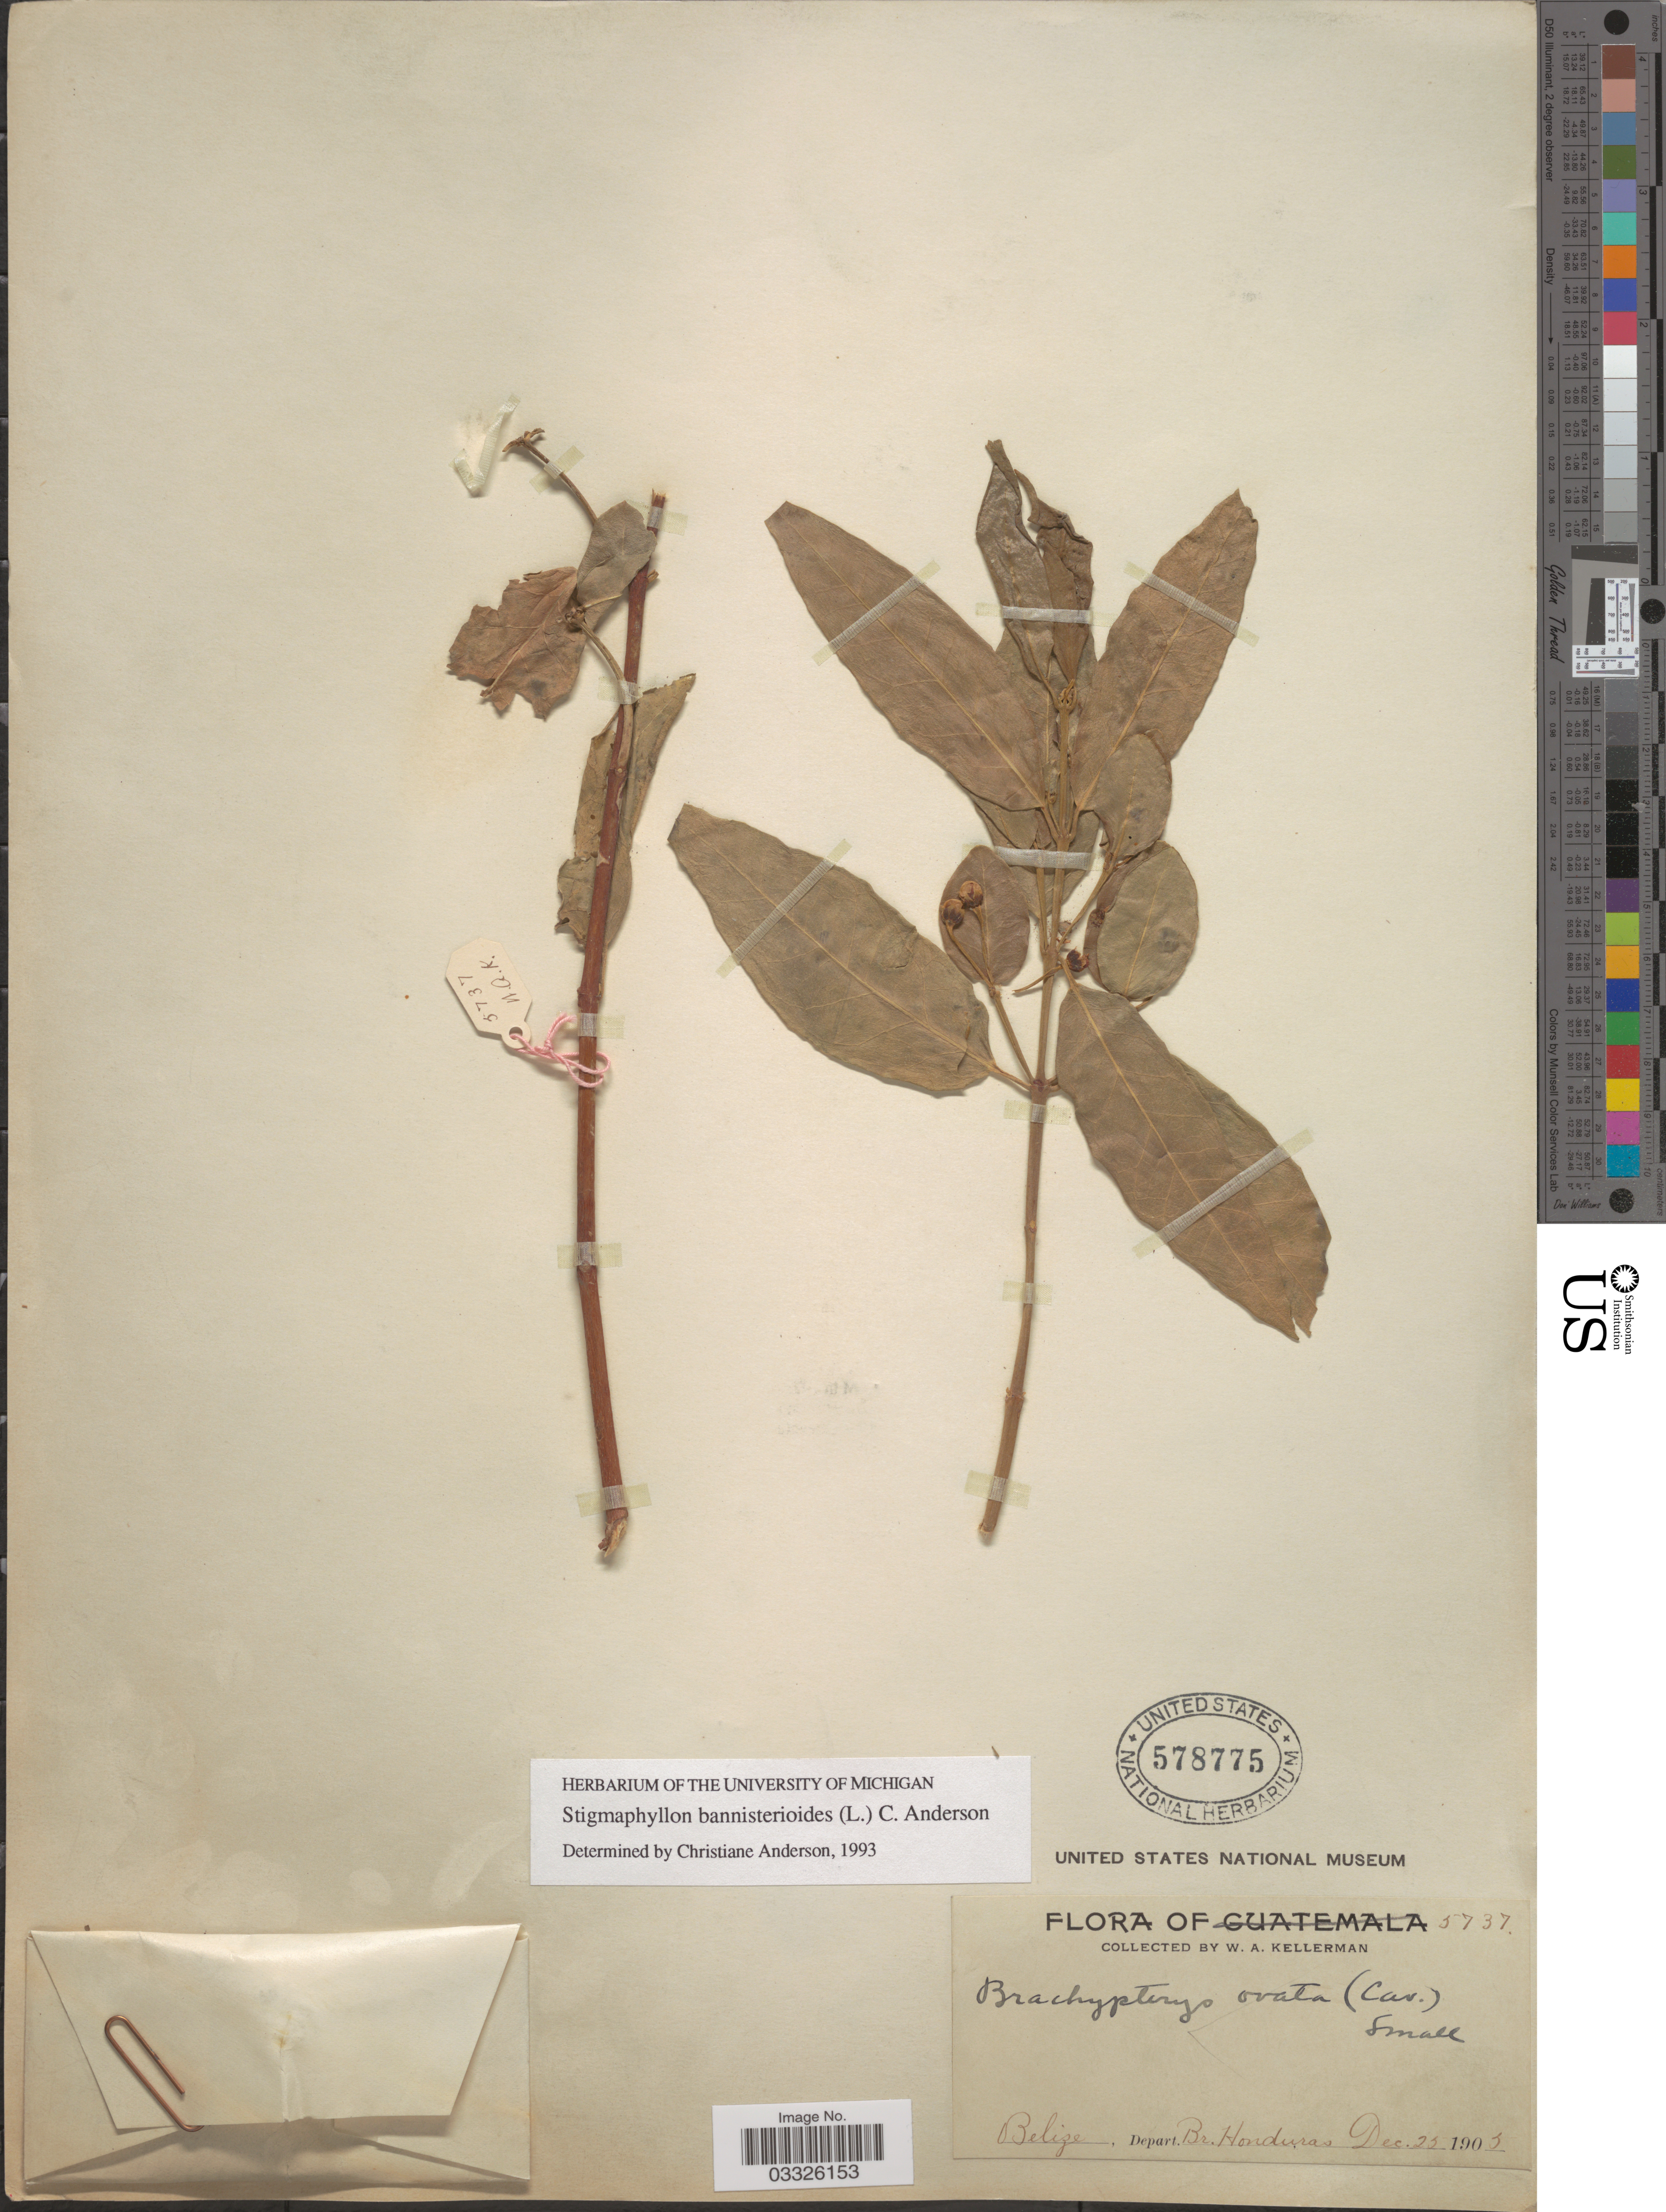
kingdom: Plantae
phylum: Tracheophyta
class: Magnoliopsida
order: Malpighiales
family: Malpighiaceae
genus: Stigmaphyllon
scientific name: Stigmaphyllon bannisterioides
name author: (L.) C.E. Anderson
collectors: W. Kellerman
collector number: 5737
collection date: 1905-12-25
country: Belize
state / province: Belize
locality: Depart. Br. Honduras.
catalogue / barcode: US 578775